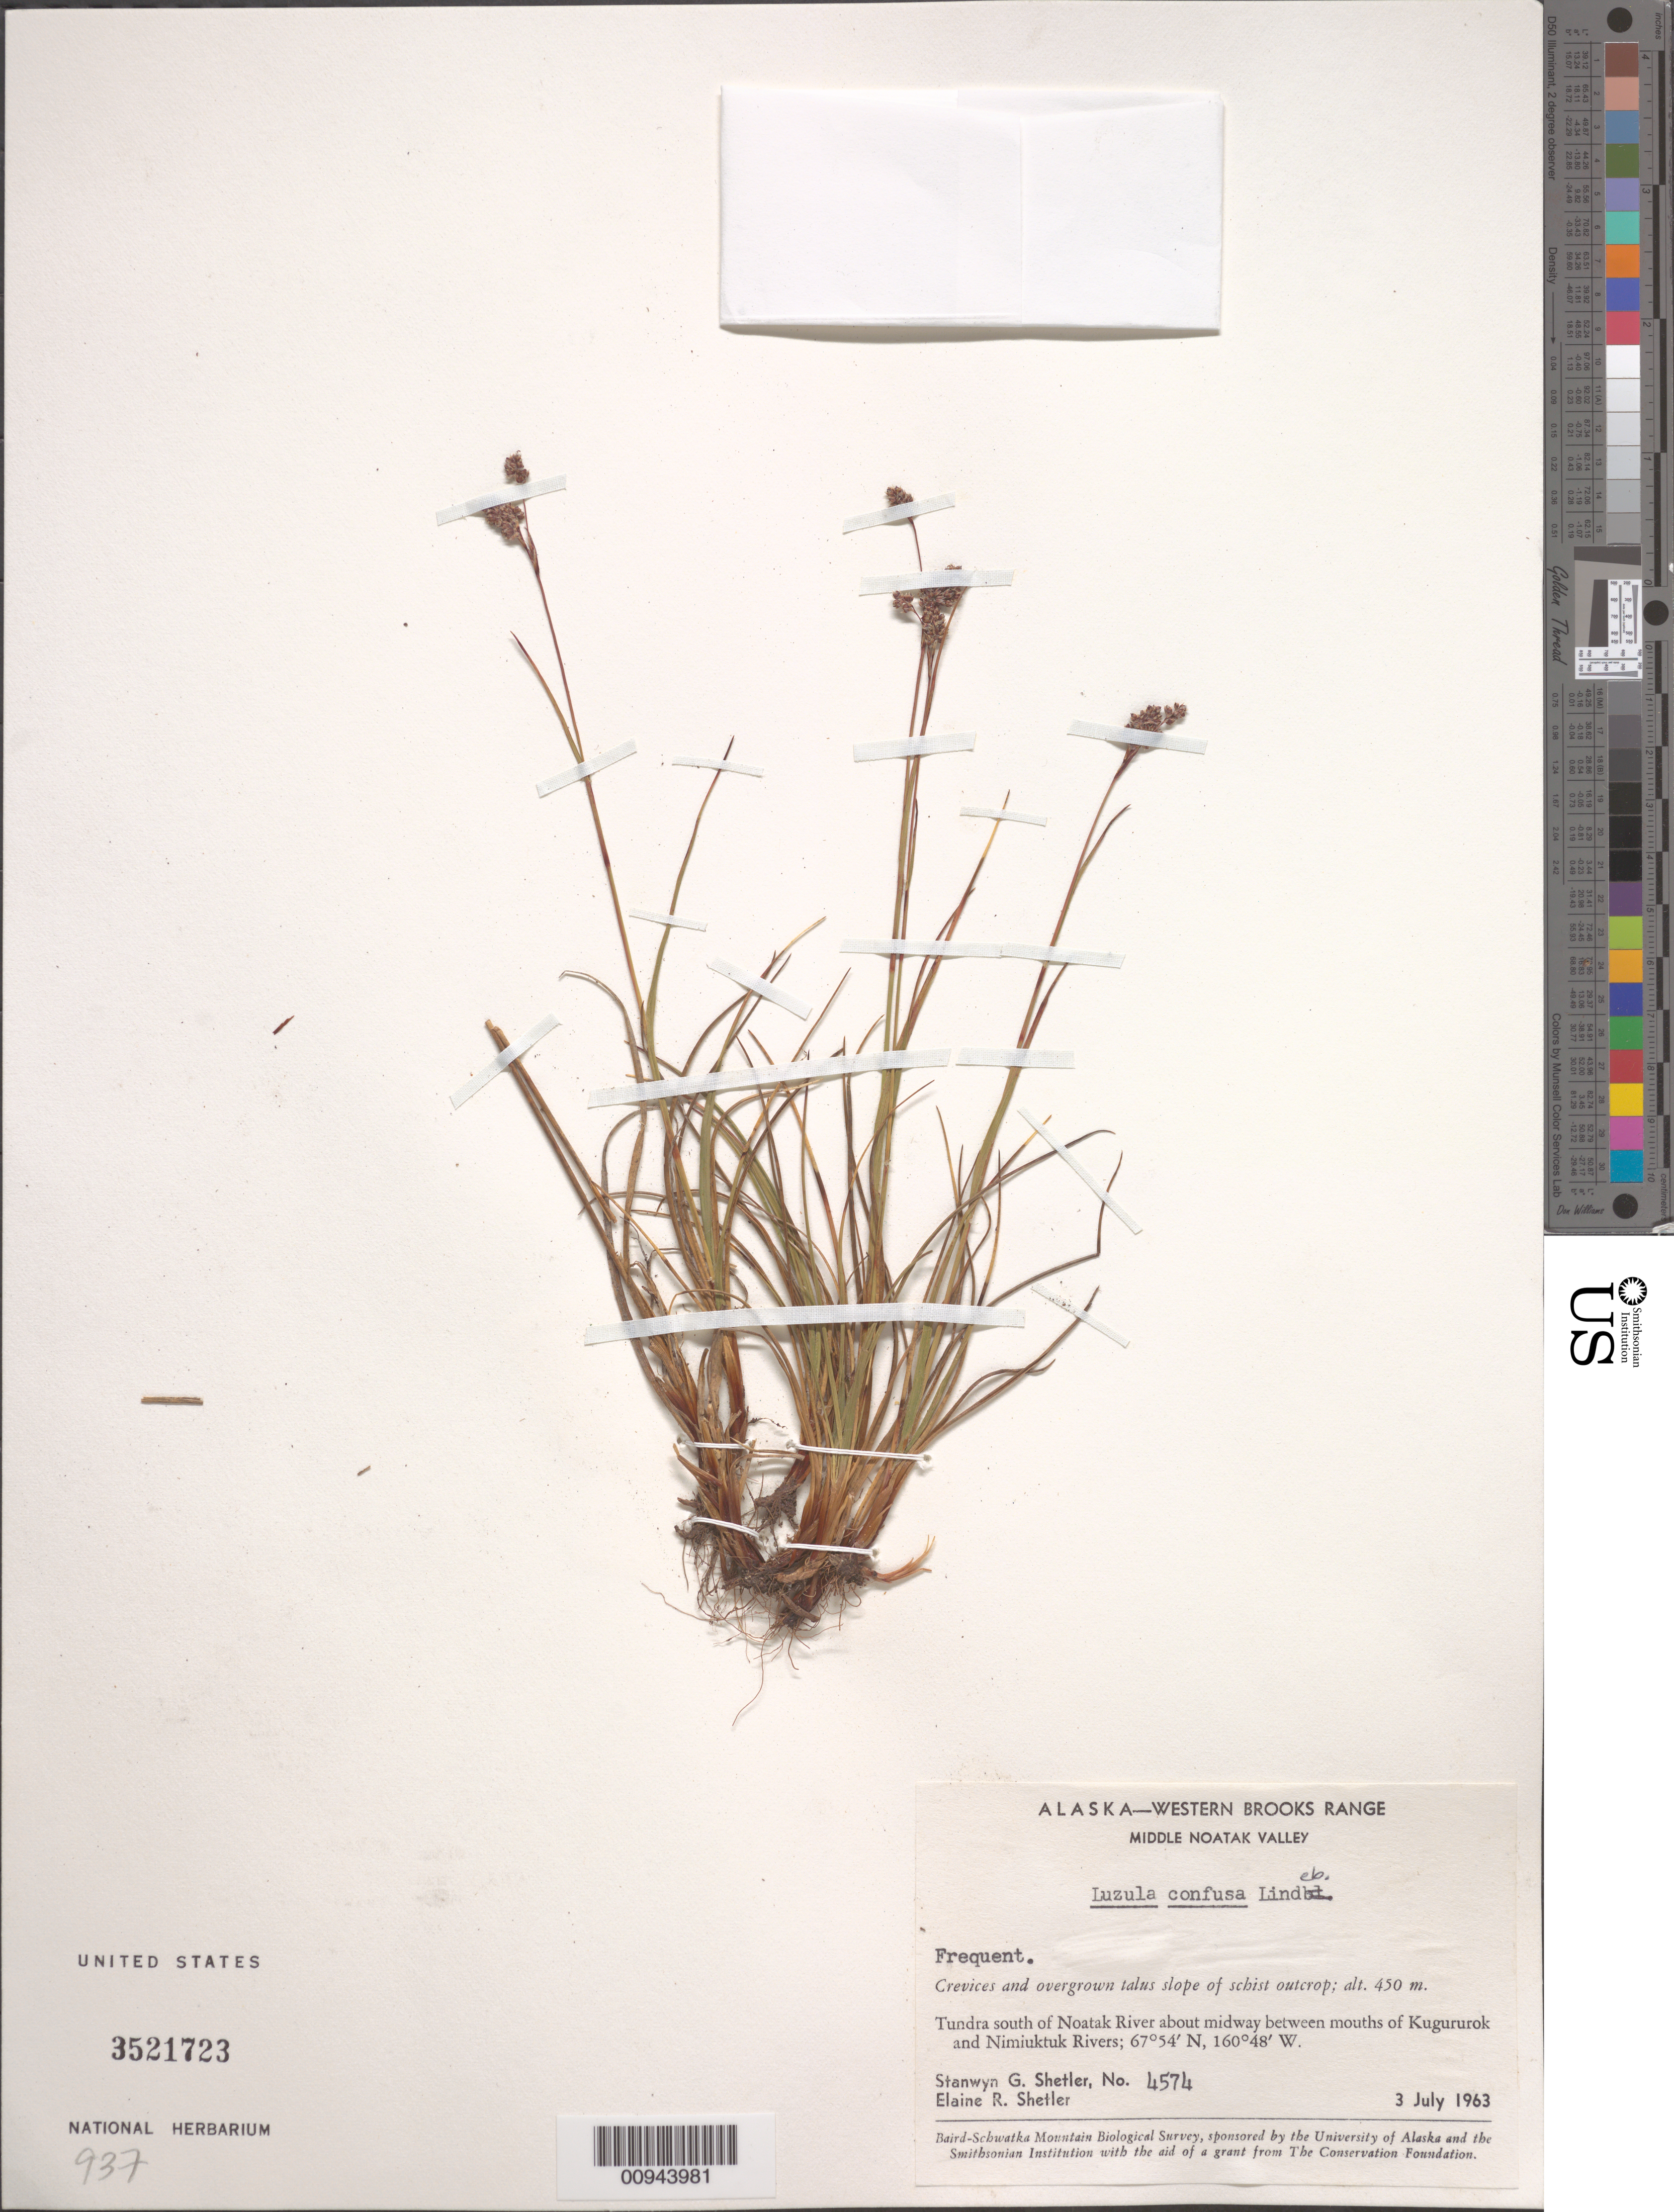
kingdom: Plantae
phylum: Tracheophyta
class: Liliopsida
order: Poales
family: Juncaceae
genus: Luzula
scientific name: Luzula confusa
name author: Lindeb.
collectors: S. Shetler & E. R. Shetler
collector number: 4574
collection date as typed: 03 Jul 1963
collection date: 1963-07-03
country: United States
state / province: Alaska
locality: S of Noatak River about midway between mouths of Kugururok and Nimiuktuk Rivers. Western Brooks Range, Middle Noatak Valley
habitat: Tundra. Crevices and overgrown talus slope of schist outcrop.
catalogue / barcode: US 3521723